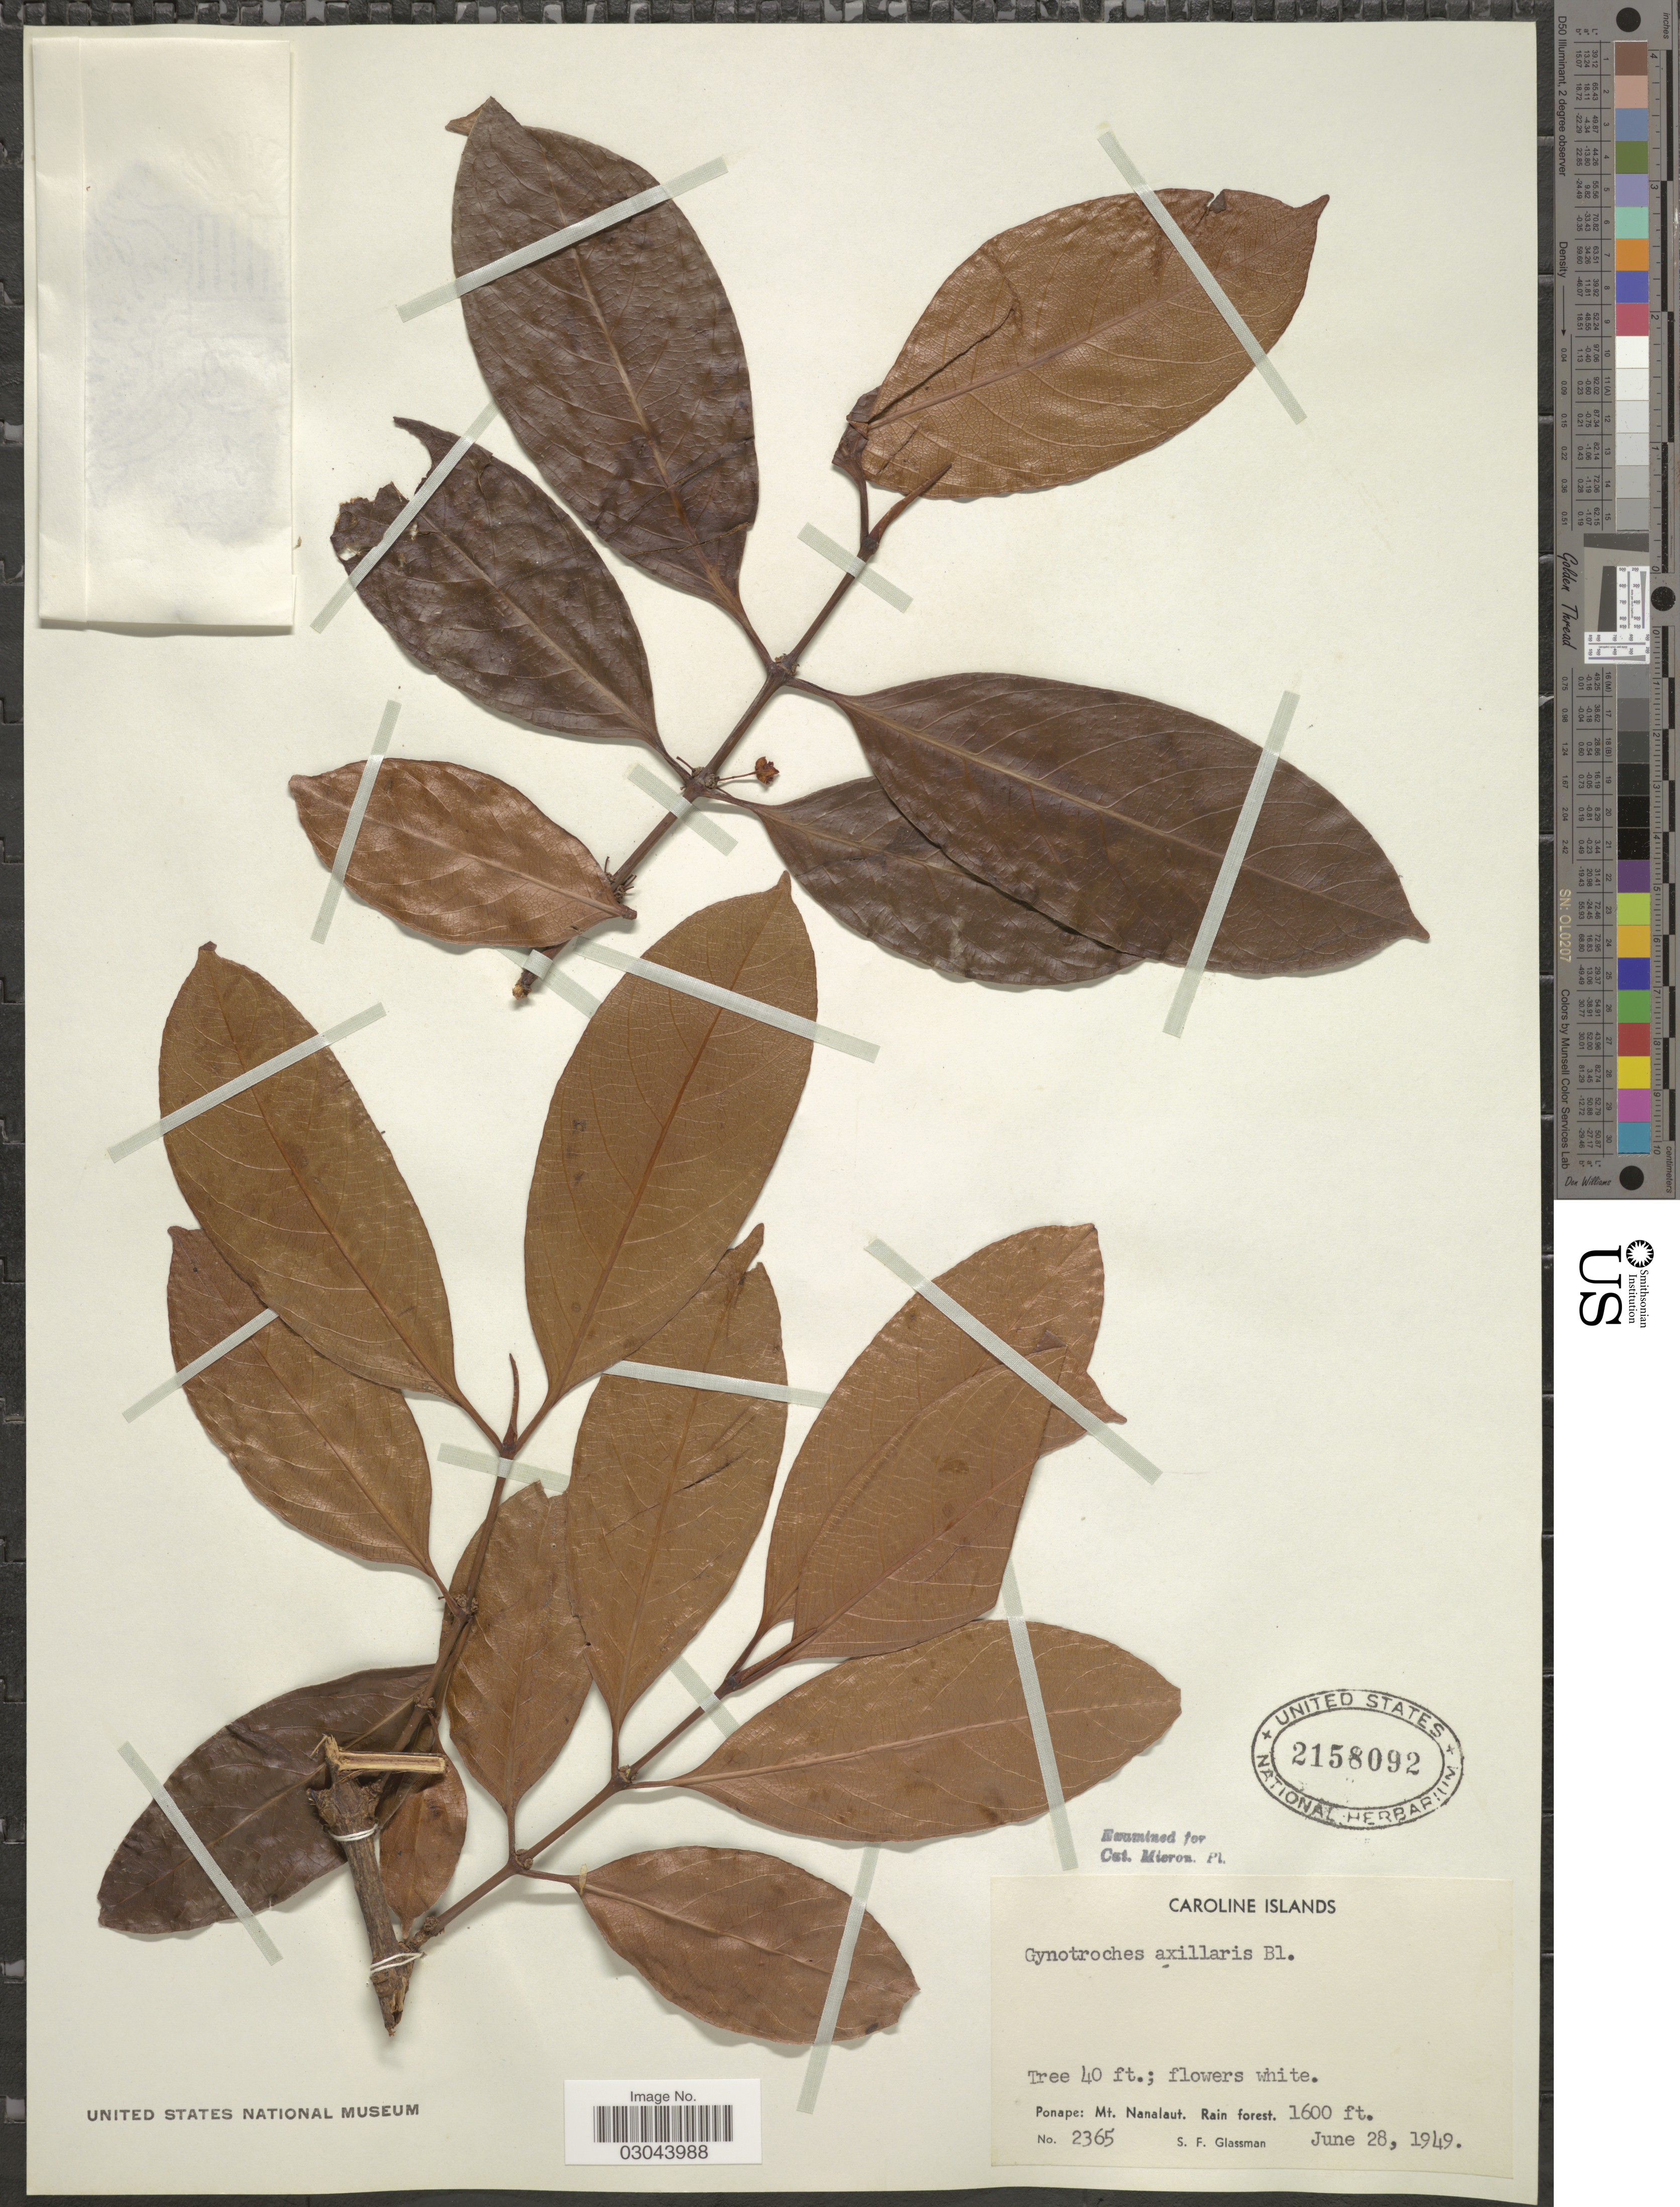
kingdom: Plantae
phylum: Tracheophyta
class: Magnoliopsida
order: Malpighiales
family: Rhizophoraceae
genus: Gynotroches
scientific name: Gynotroches axillaris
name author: Blume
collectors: S. F. Glassman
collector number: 2365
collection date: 1949-06-28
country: Micronesia, Federated States of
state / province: Pohnpei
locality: Caroline Islands. Ponape: Mt. Nanalaut.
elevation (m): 488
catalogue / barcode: US 2158092